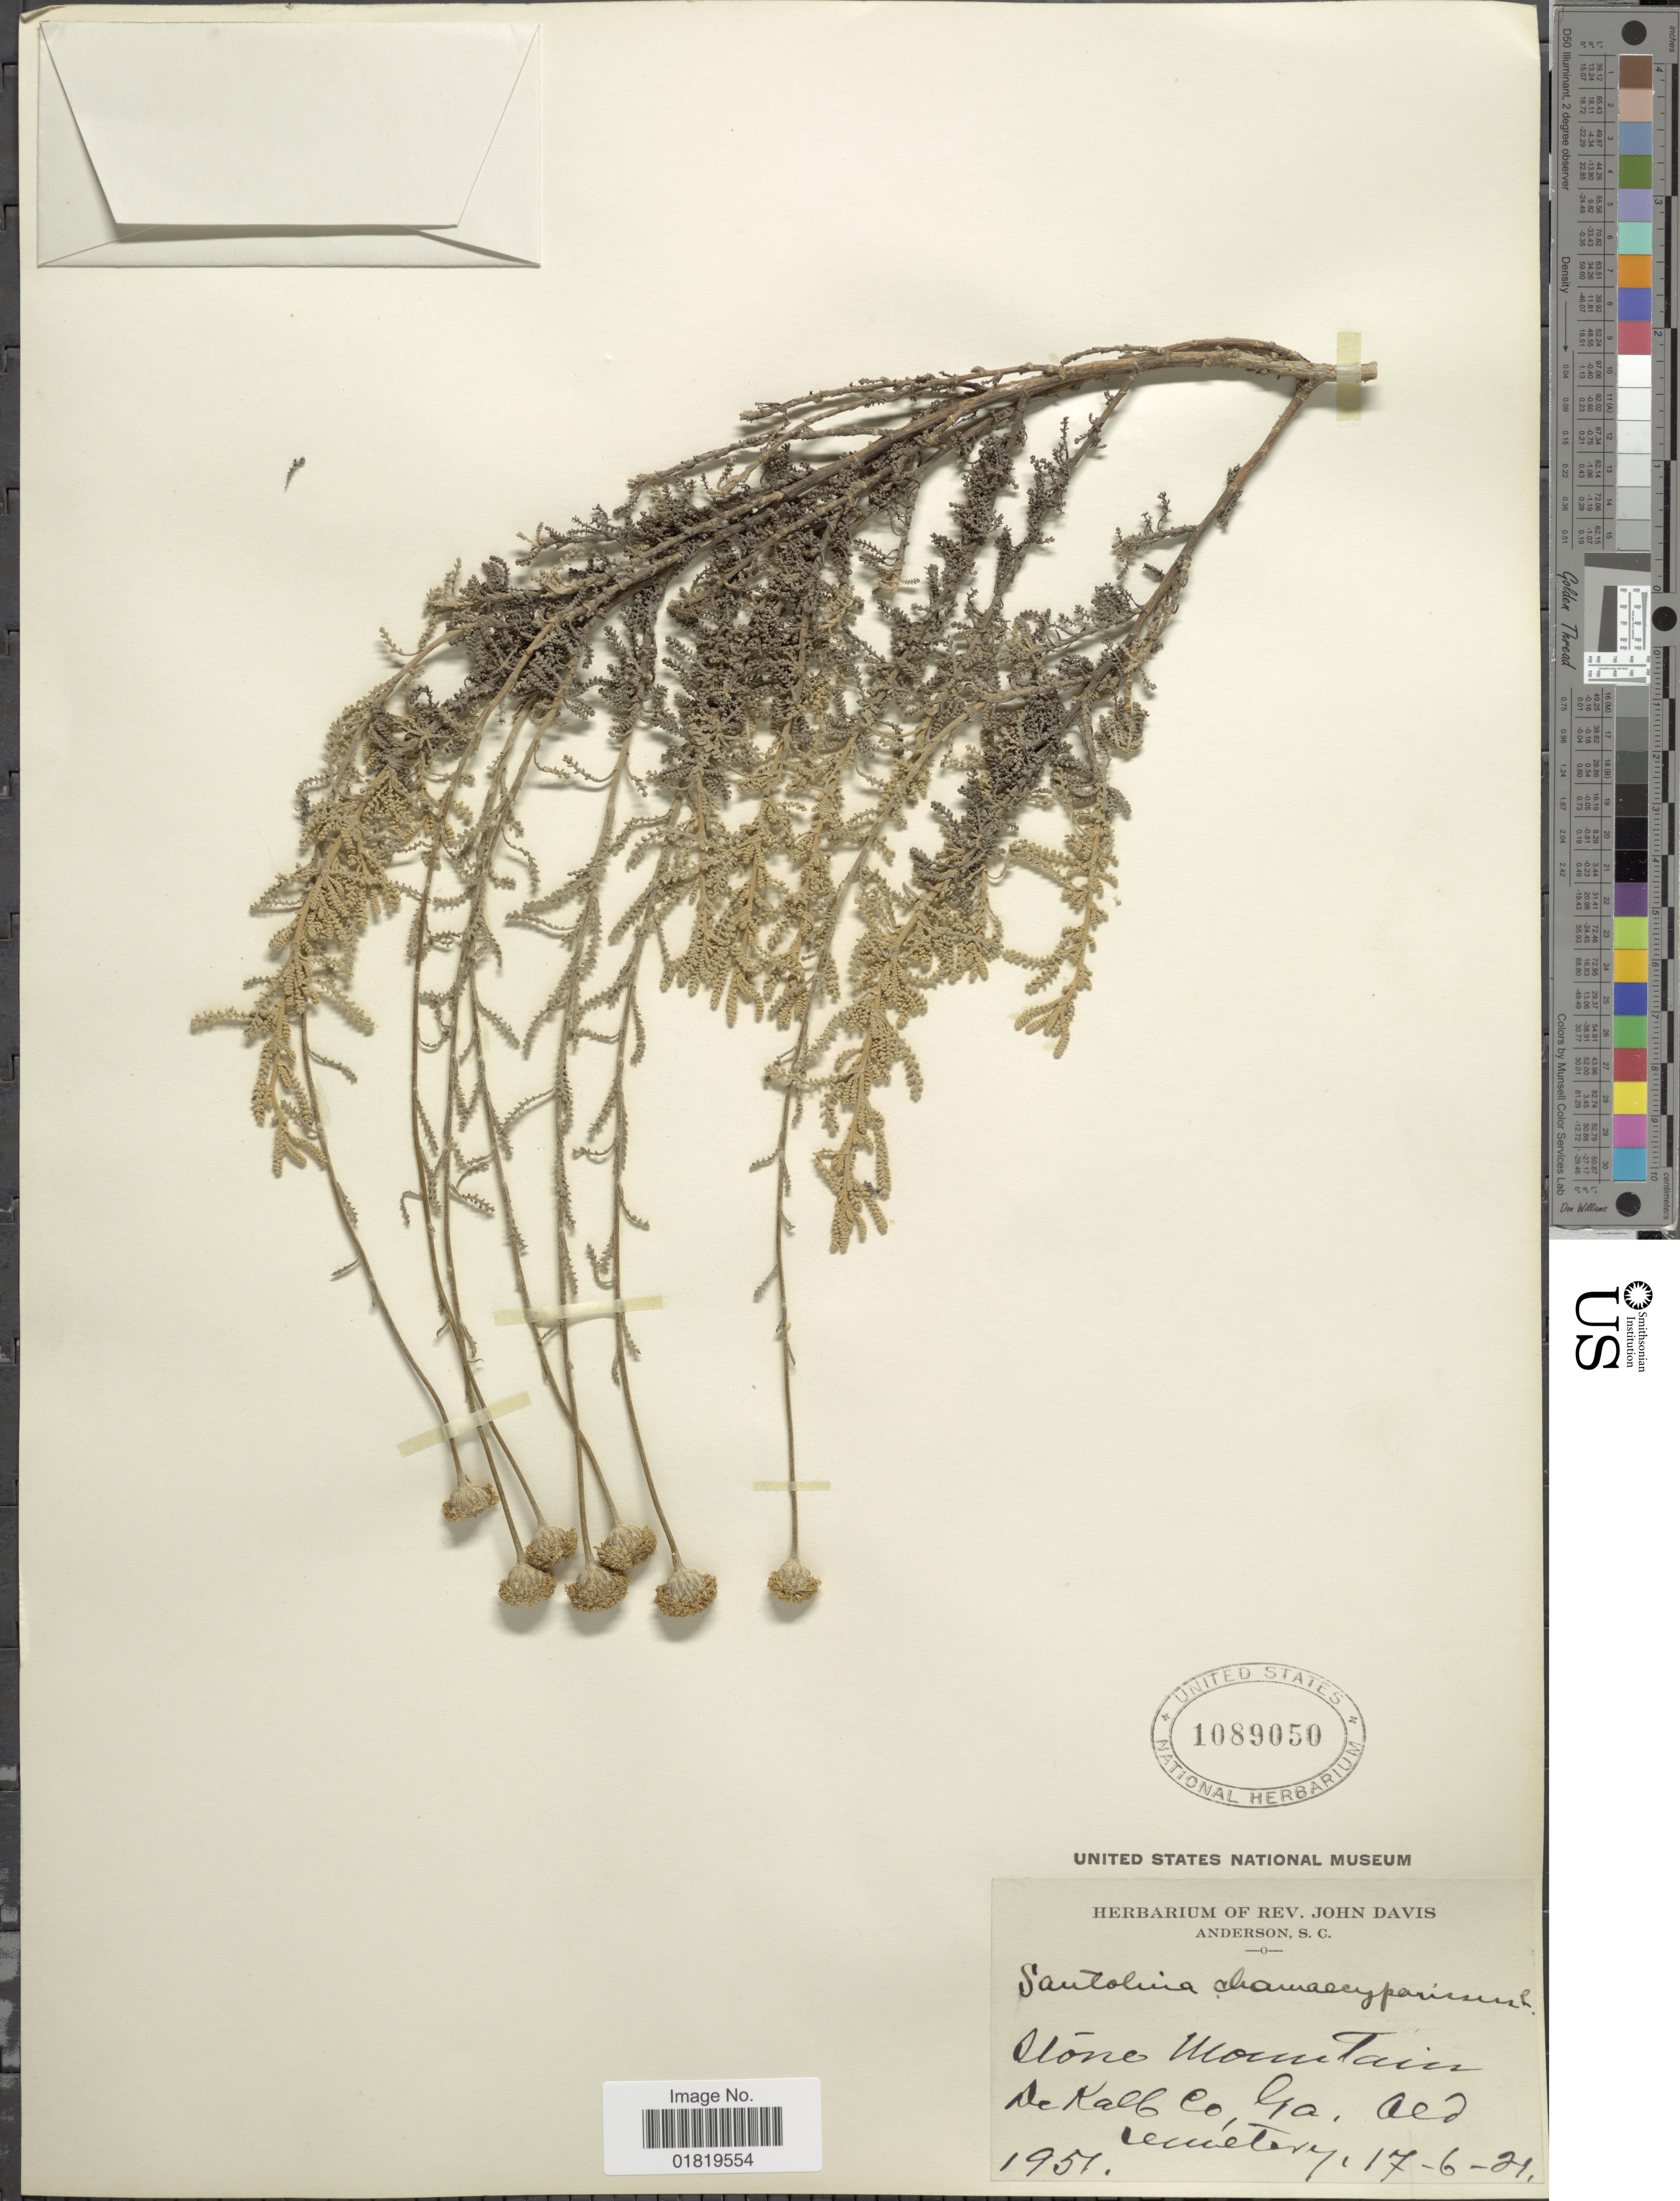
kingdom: Plantae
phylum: Tracheophyta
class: Magnoliopsida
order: Asterales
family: Asteraceae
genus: Santolina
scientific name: Santolina chamaecyparissus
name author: L.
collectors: S. Sanderson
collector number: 1951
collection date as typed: Transcribed d/m/y: 17/6/21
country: United States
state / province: Georgia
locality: Stone Mountain, De Kalb Co.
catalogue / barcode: US 1089050